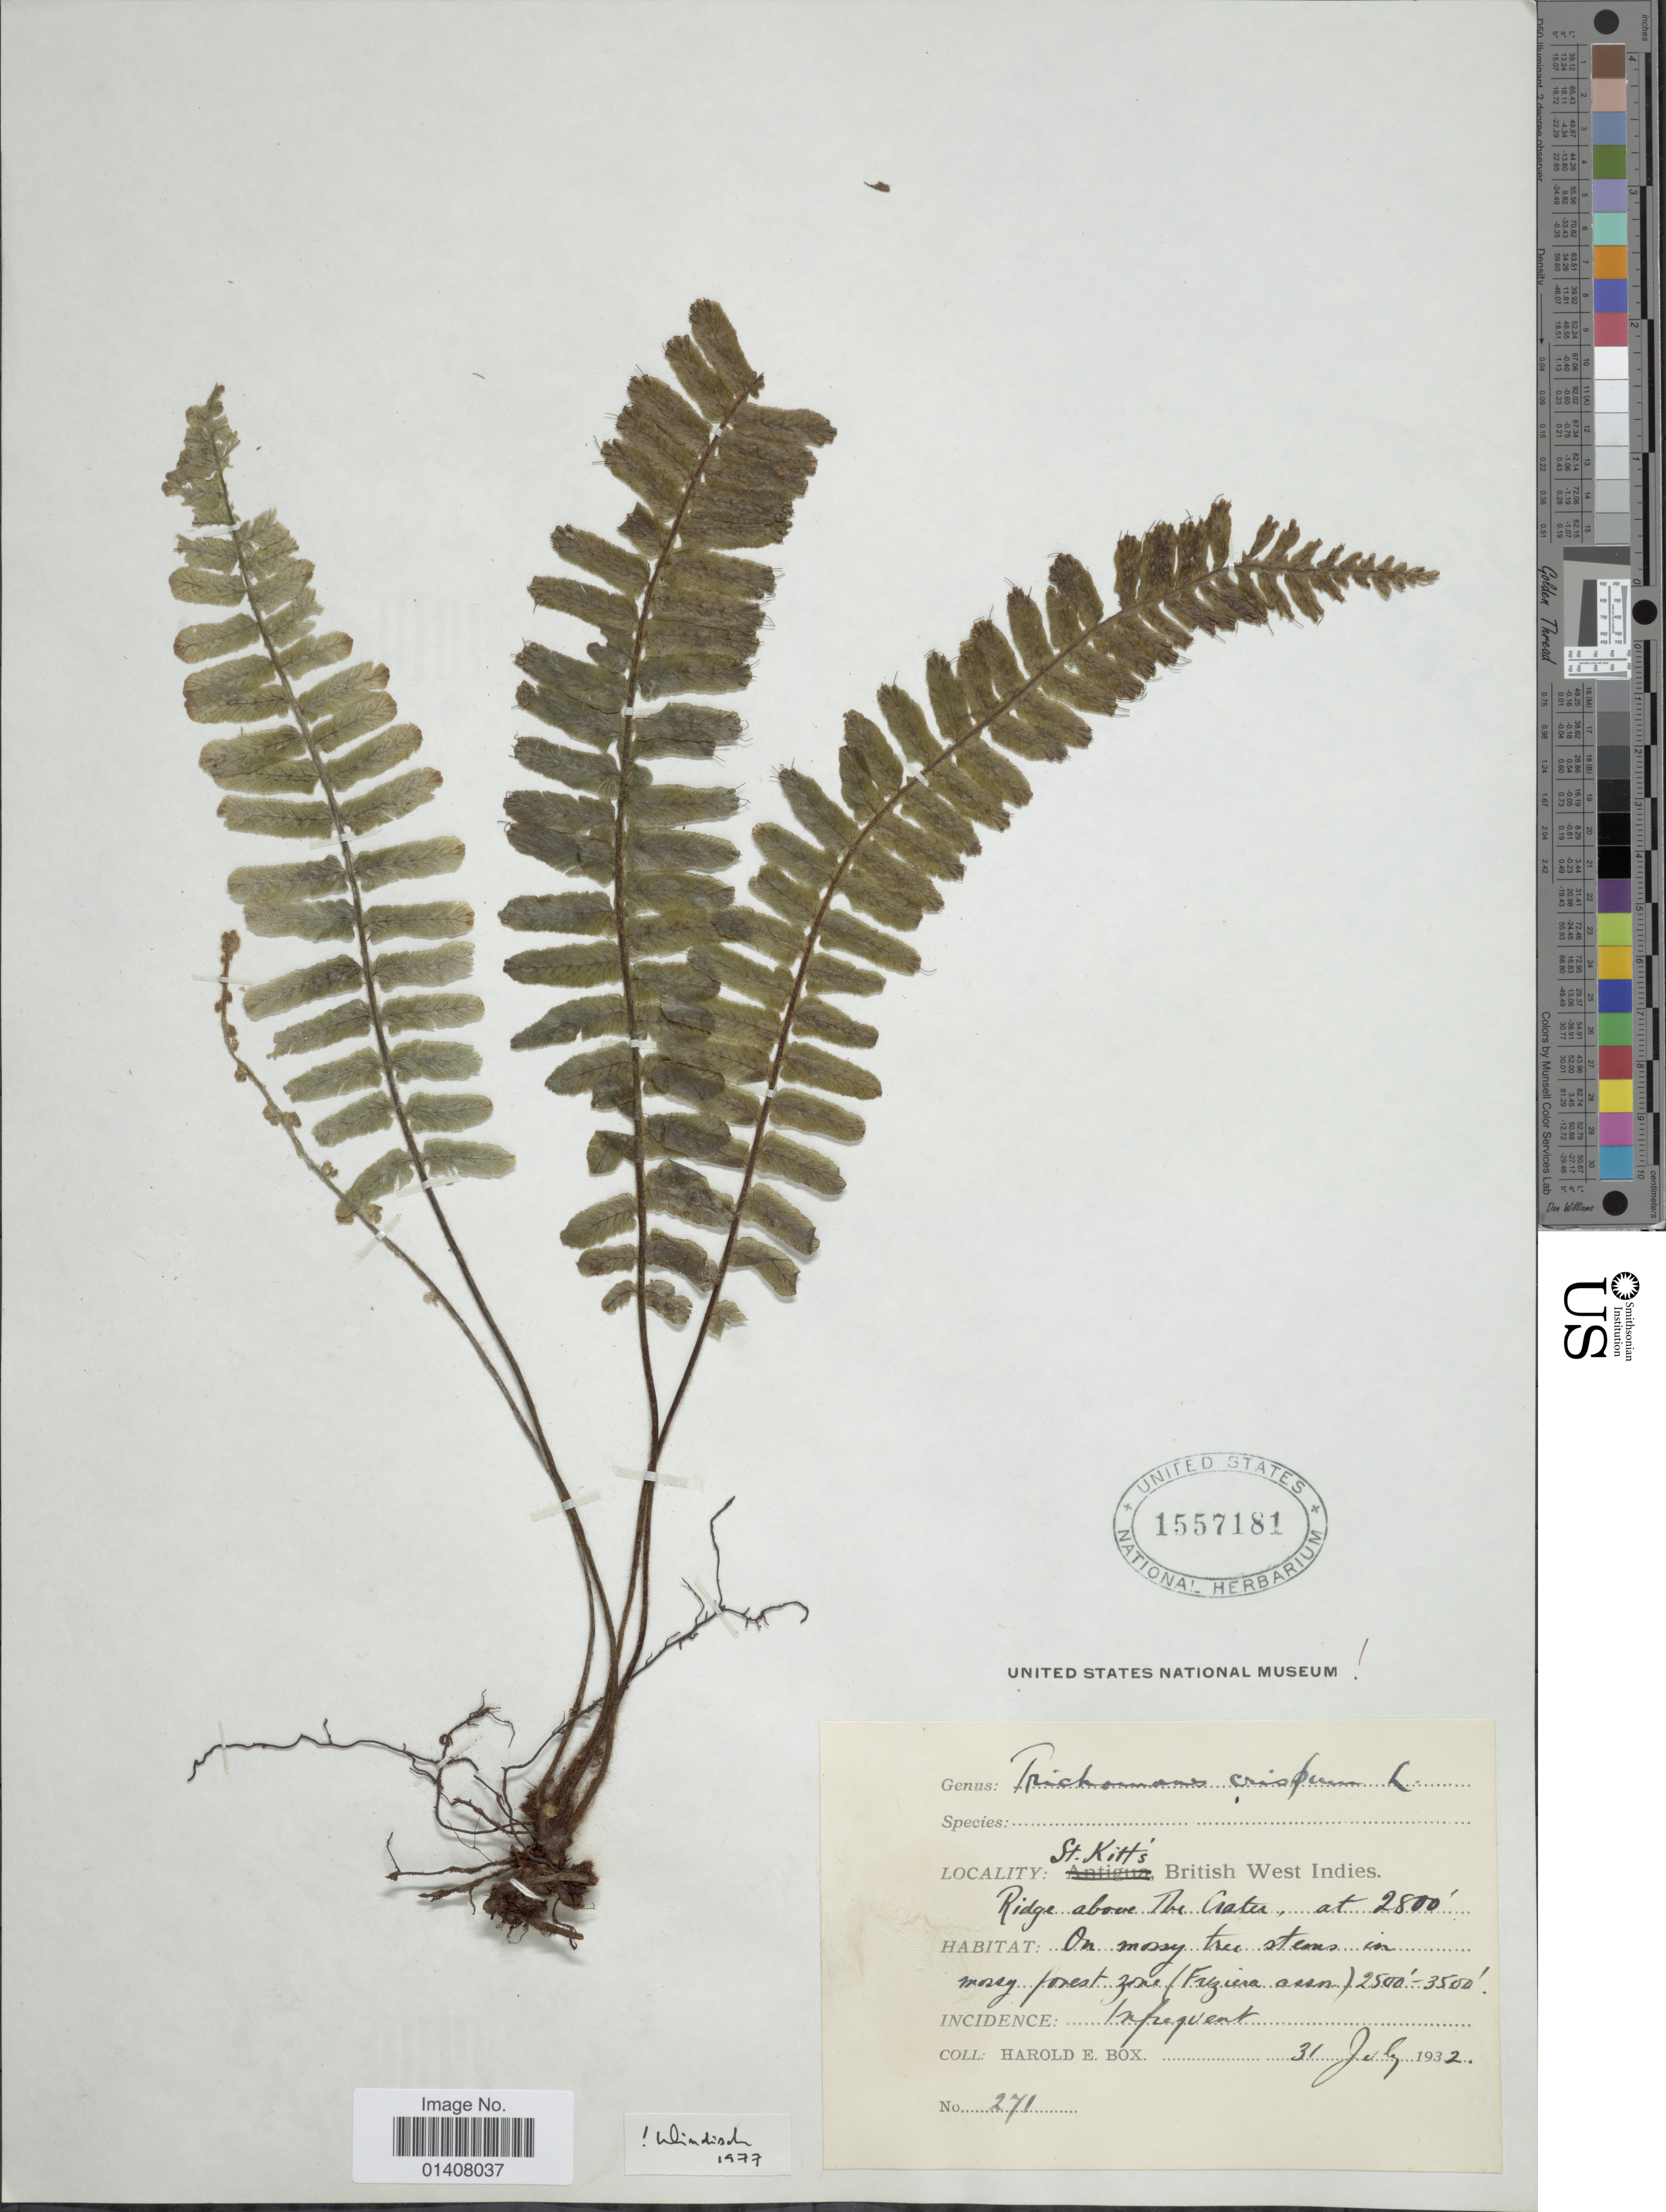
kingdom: Plantae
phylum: Tracheophyta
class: Polypodiopsida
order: Hymenophyllales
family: Hymenophyllaceae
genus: Trichomanes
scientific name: Trichomanes crispum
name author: L.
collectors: H. E. Box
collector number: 271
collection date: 1932-07-31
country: St. Christopher-Nevis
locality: St. Kitts British West Indies, ridge above the Crater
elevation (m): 853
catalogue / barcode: US 1557181